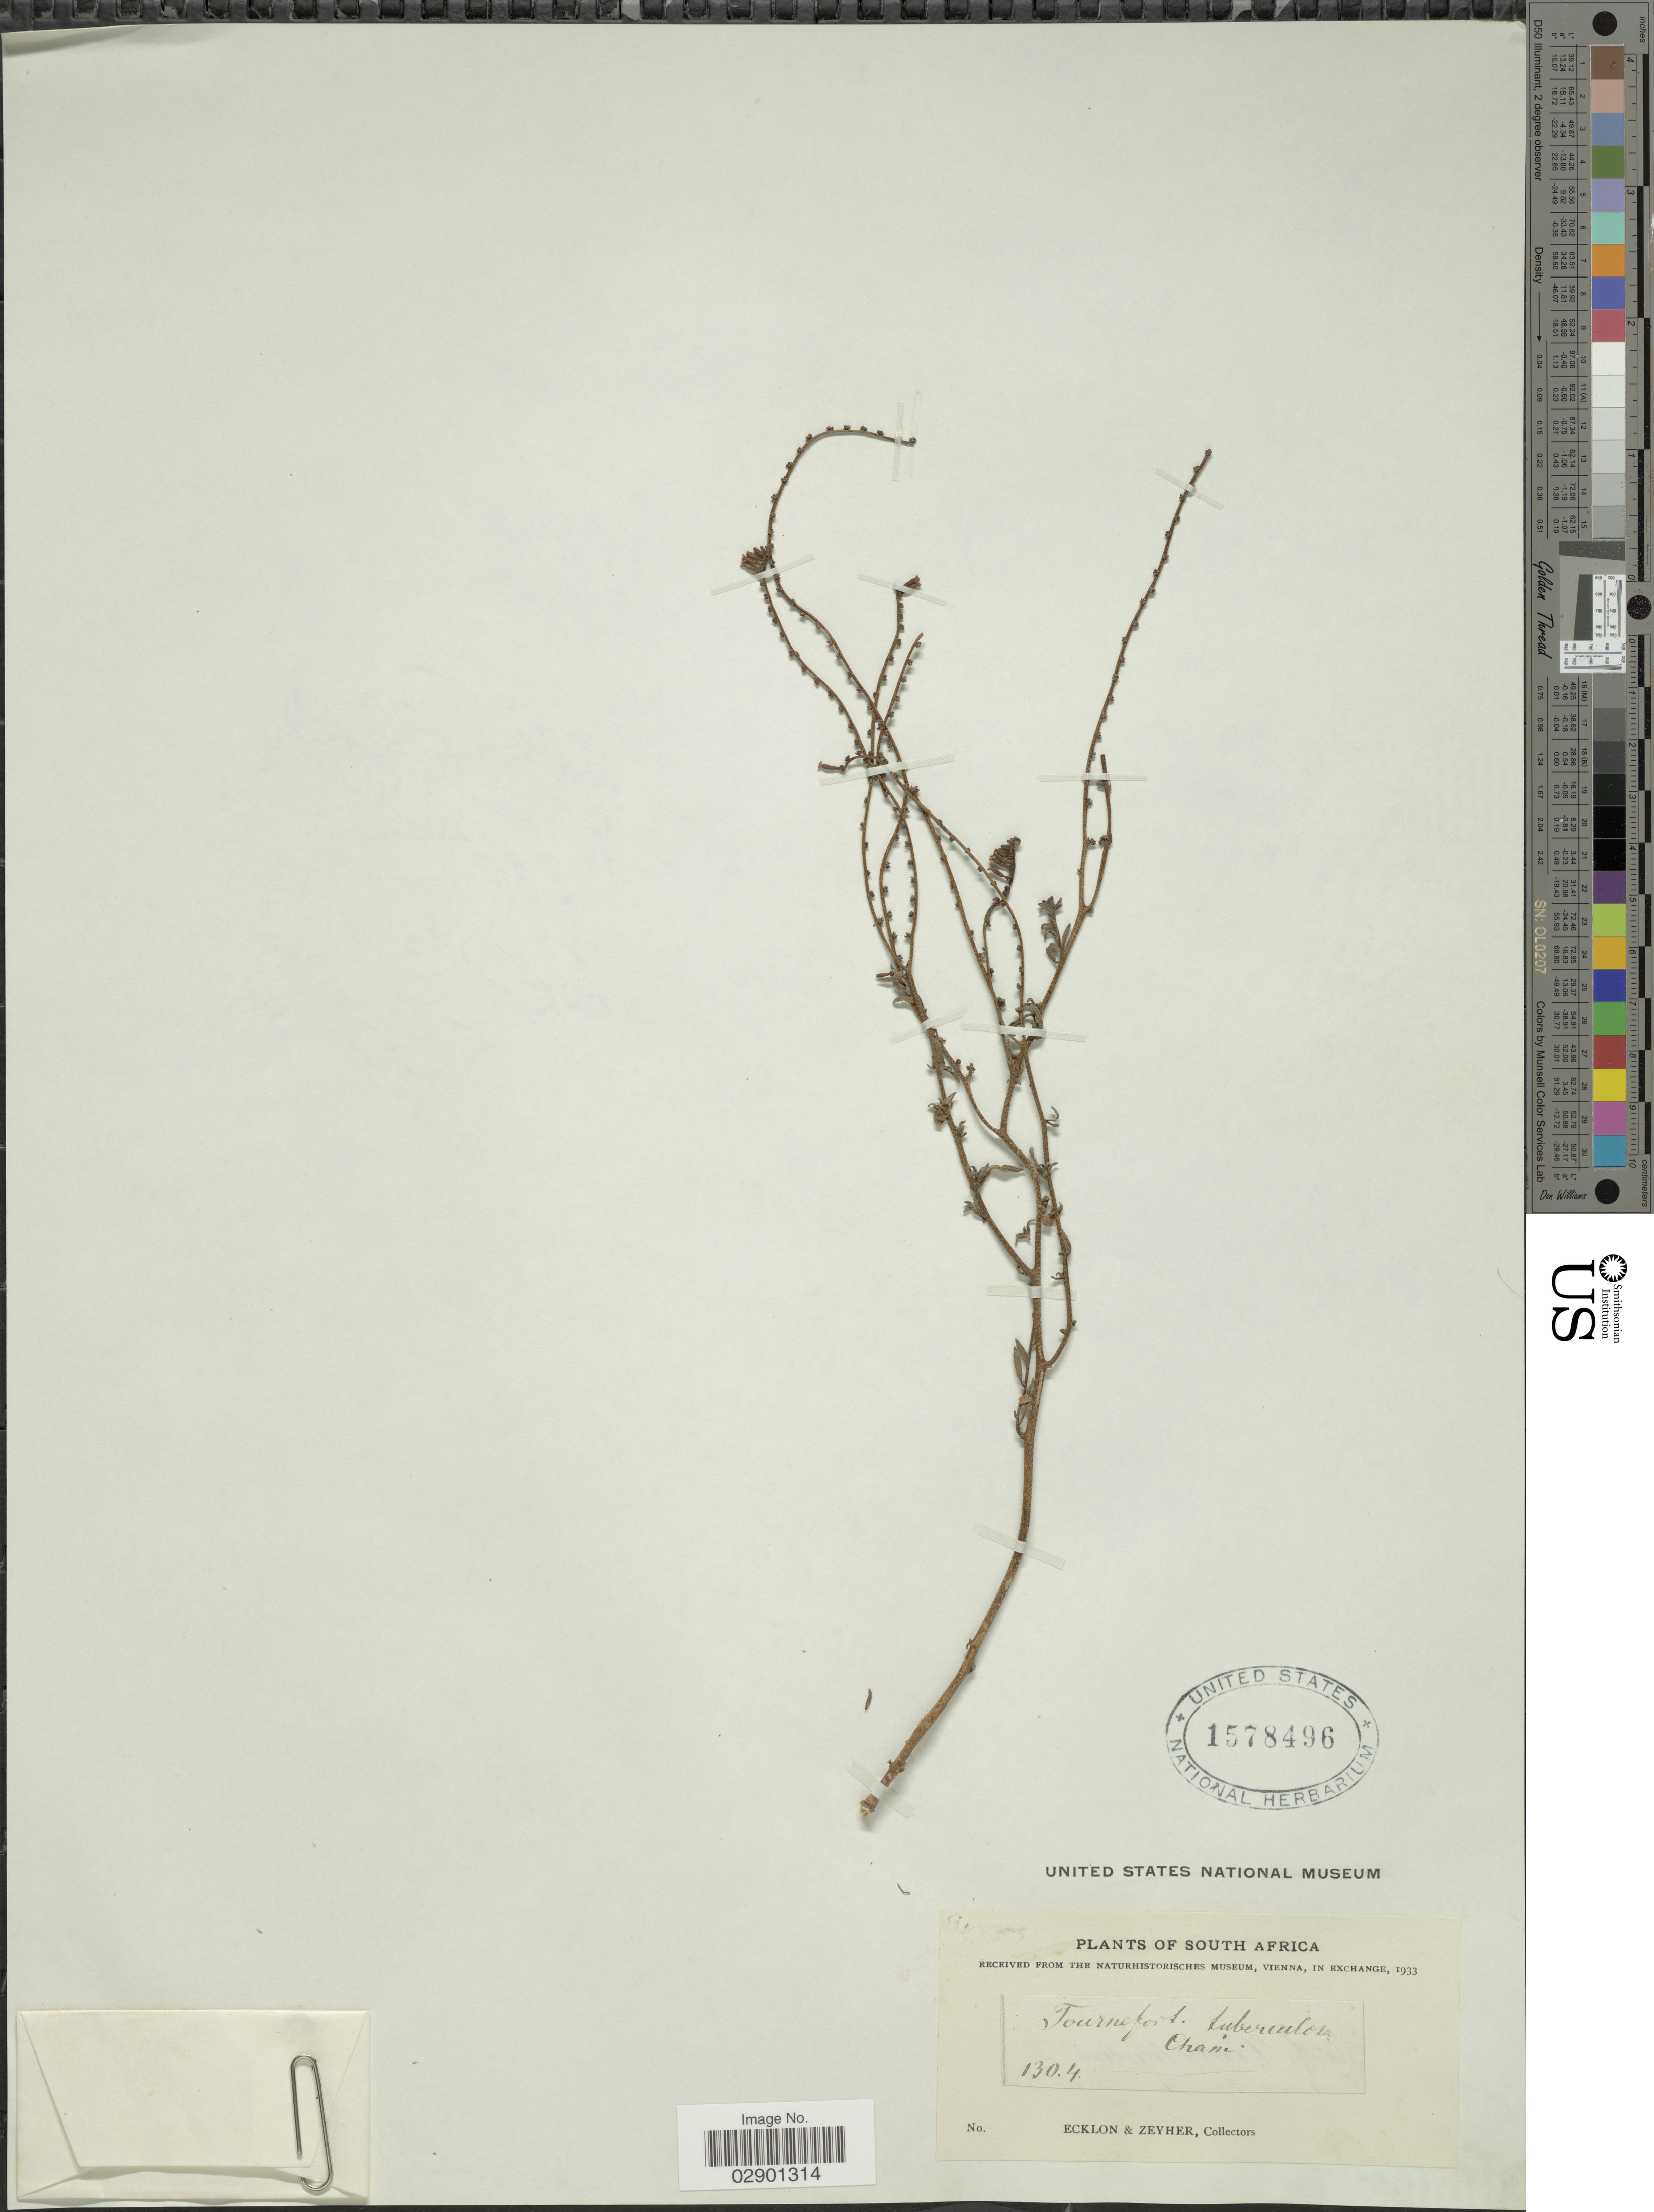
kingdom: Plantae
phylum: Tracheophyta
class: Magnoliopsida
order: Boraginales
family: Heliotropiaceae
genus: Heliotropium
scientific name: Heliotropium ciliatum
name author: Kaplan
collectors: -. Ecklon & -. Zeyher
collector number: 130.4?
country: South Africa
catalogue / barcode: US 1578496